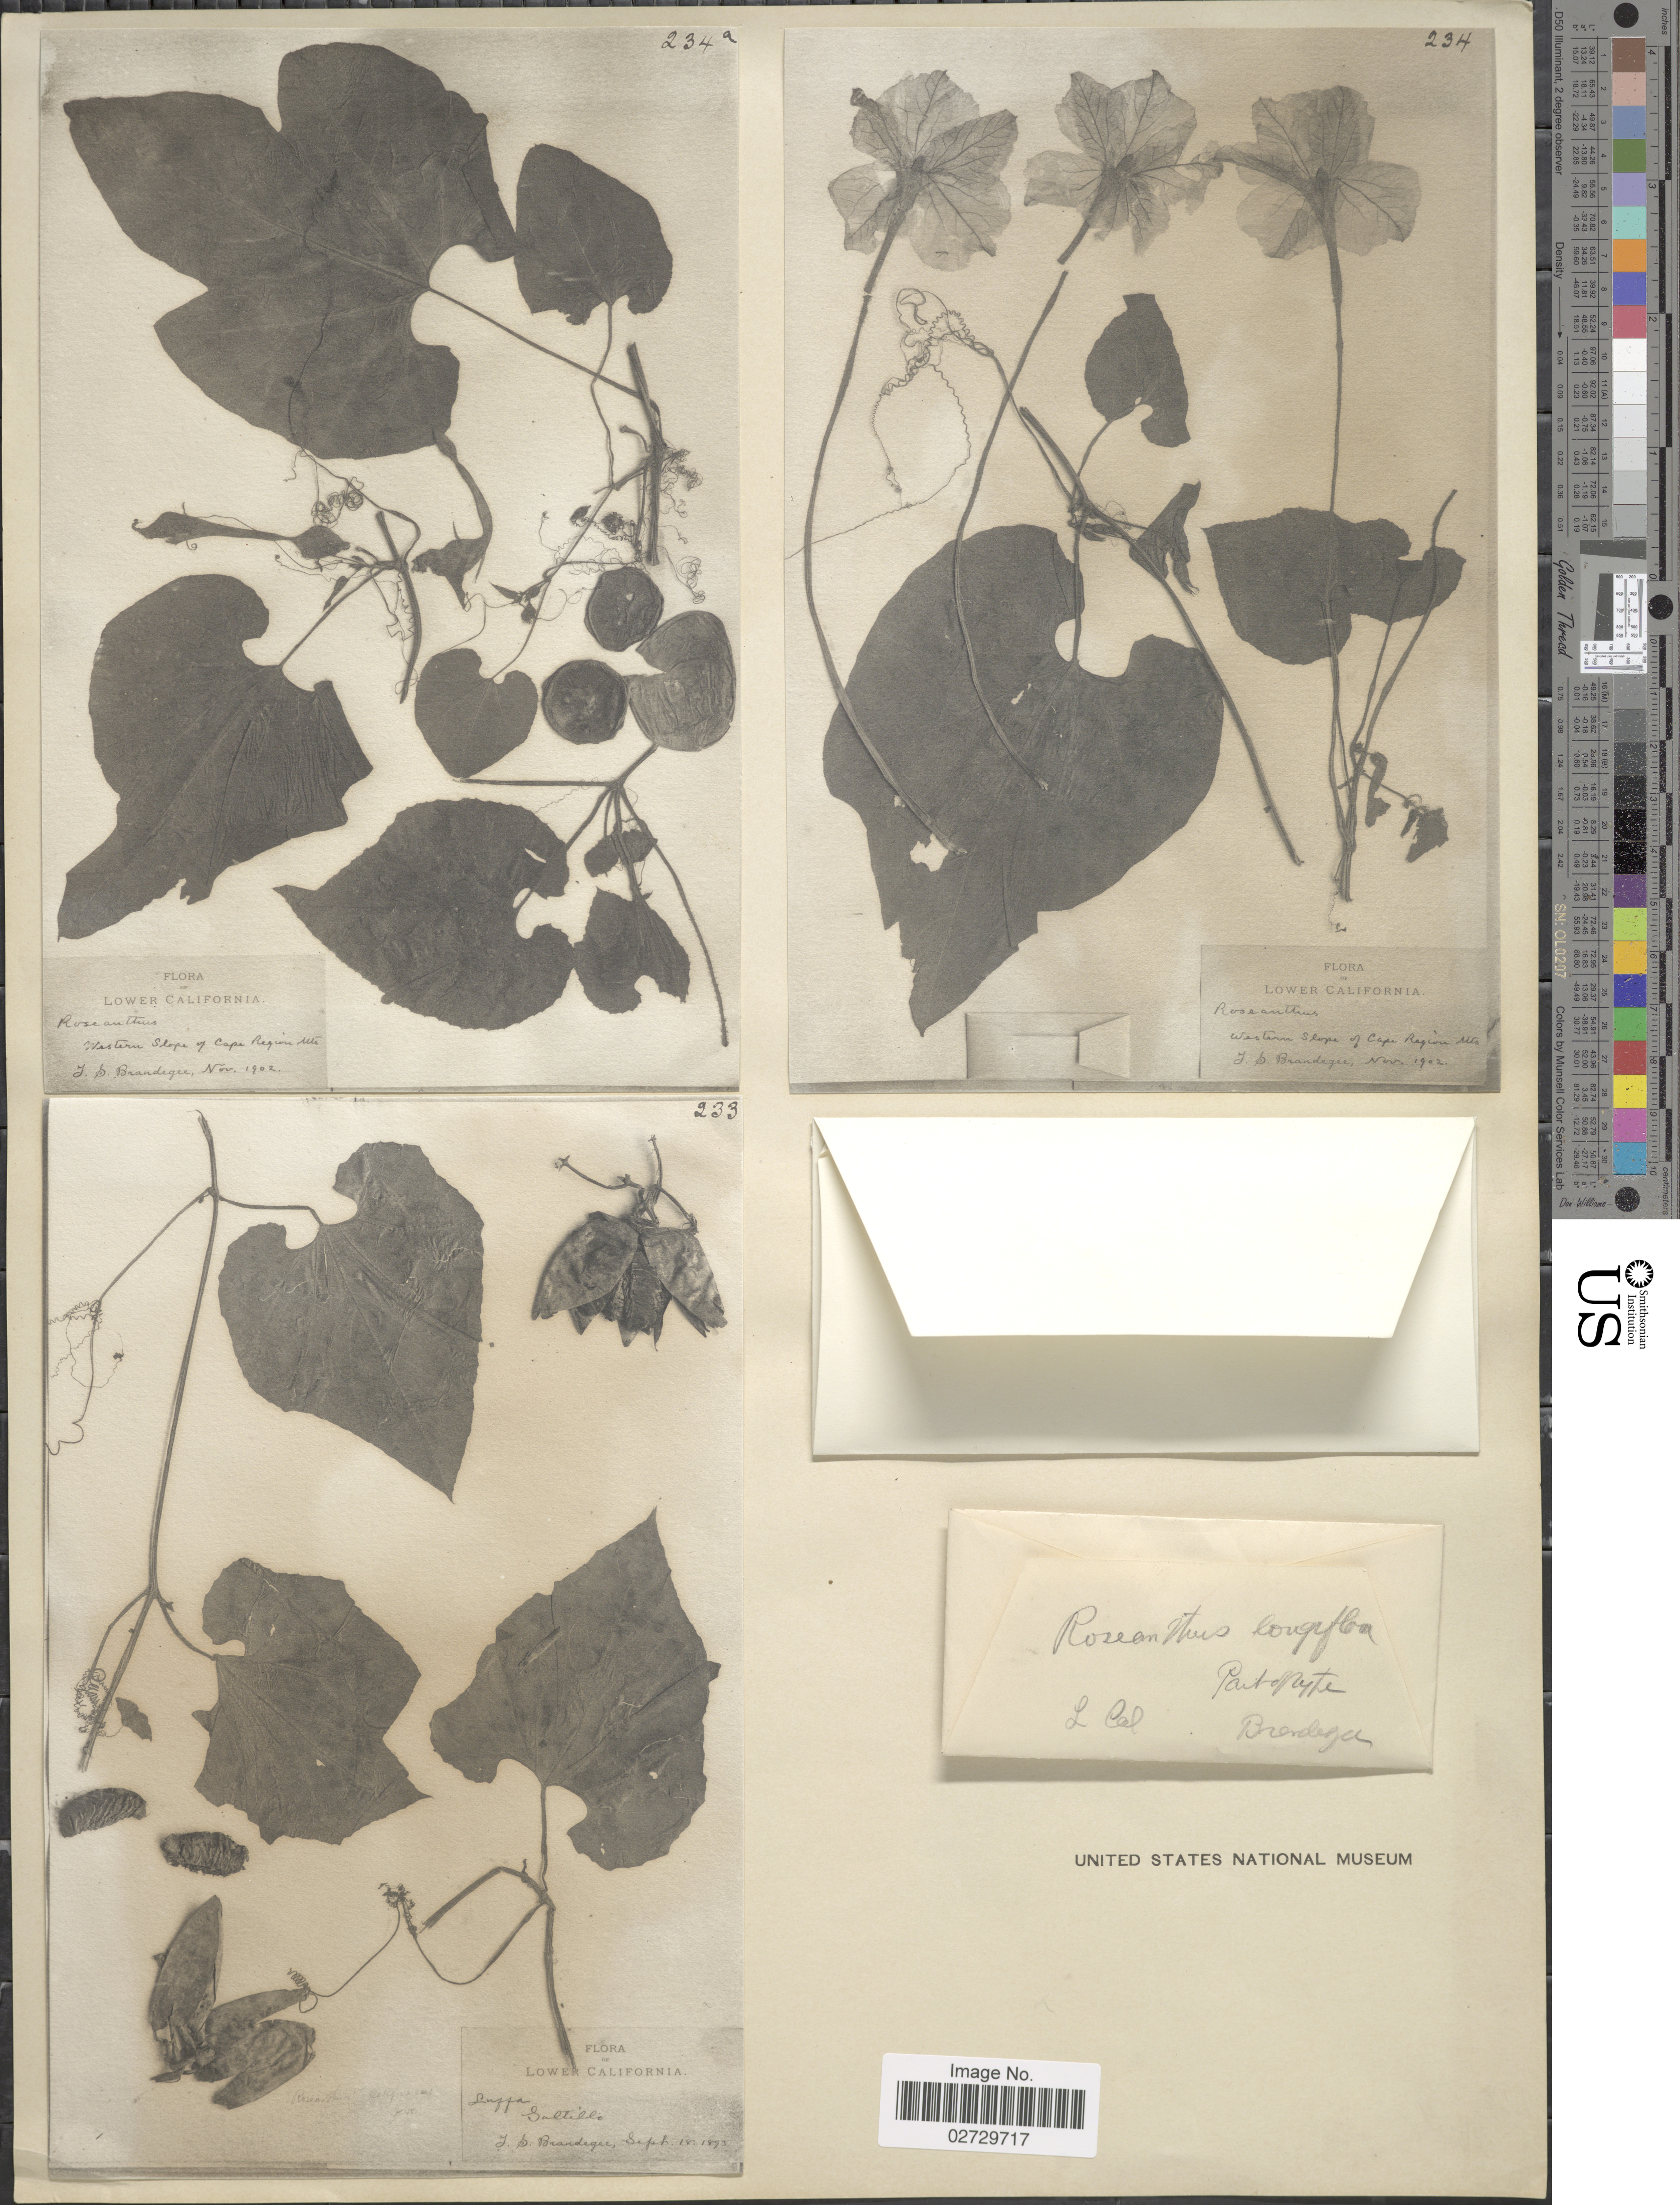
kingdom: Plantae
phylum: Tracheophyta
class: Magnoliopsida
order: Cucurbitales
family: Cucurbitaceae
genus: Polyclathra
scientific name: Polyclathra albiflora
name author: (Cogn.) C. Jeffrey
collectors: T. S. Brandegee (herbarium)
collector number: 233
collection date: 1893-09-18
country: Mexico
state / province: Baja California Norte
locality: Lower California. Saltillo.